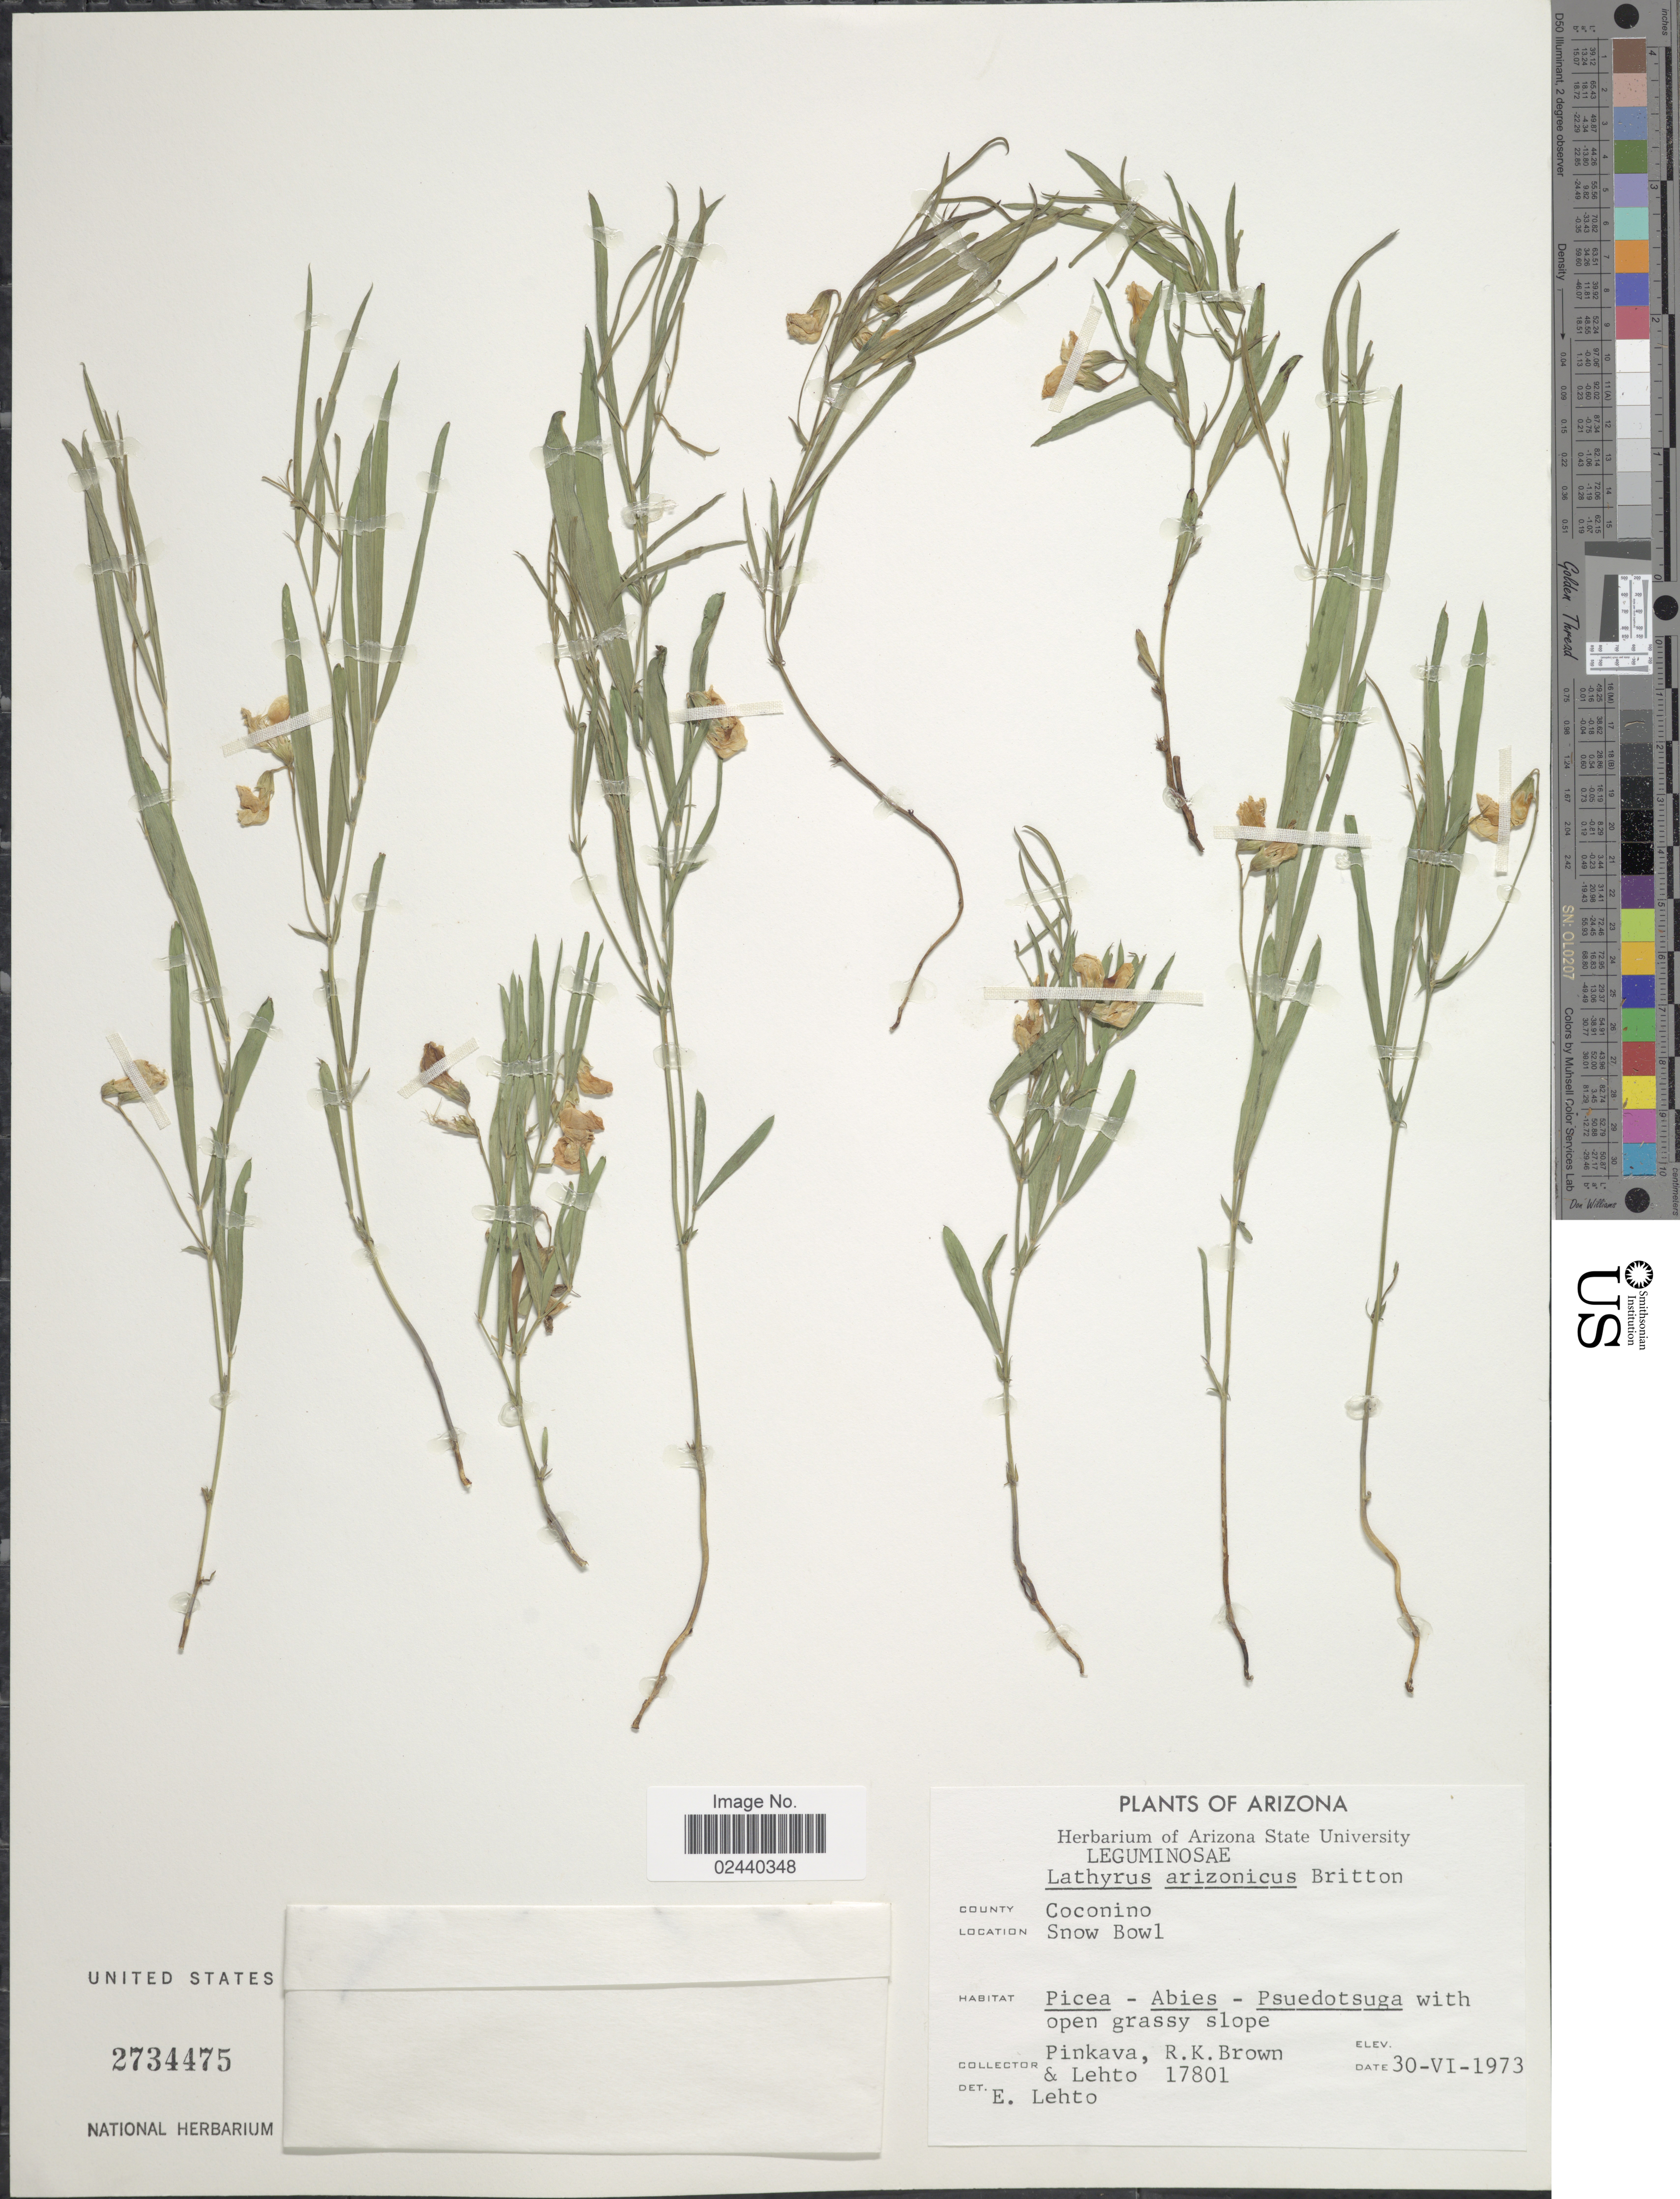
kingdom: Plantae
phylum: Tracheophyta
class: Magnoliopsida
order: Fabales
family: Fabaceae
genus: Lathyrus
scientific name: Lathyrus arizonicus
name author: Britton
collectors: -. Pinkava, R. K. Brown & -. Lehto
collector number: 17801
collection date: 1973-06-30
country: United States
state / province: Arizona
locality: Coconino County, Snow Bowl. open grassy slope.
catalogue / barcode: US 2734475